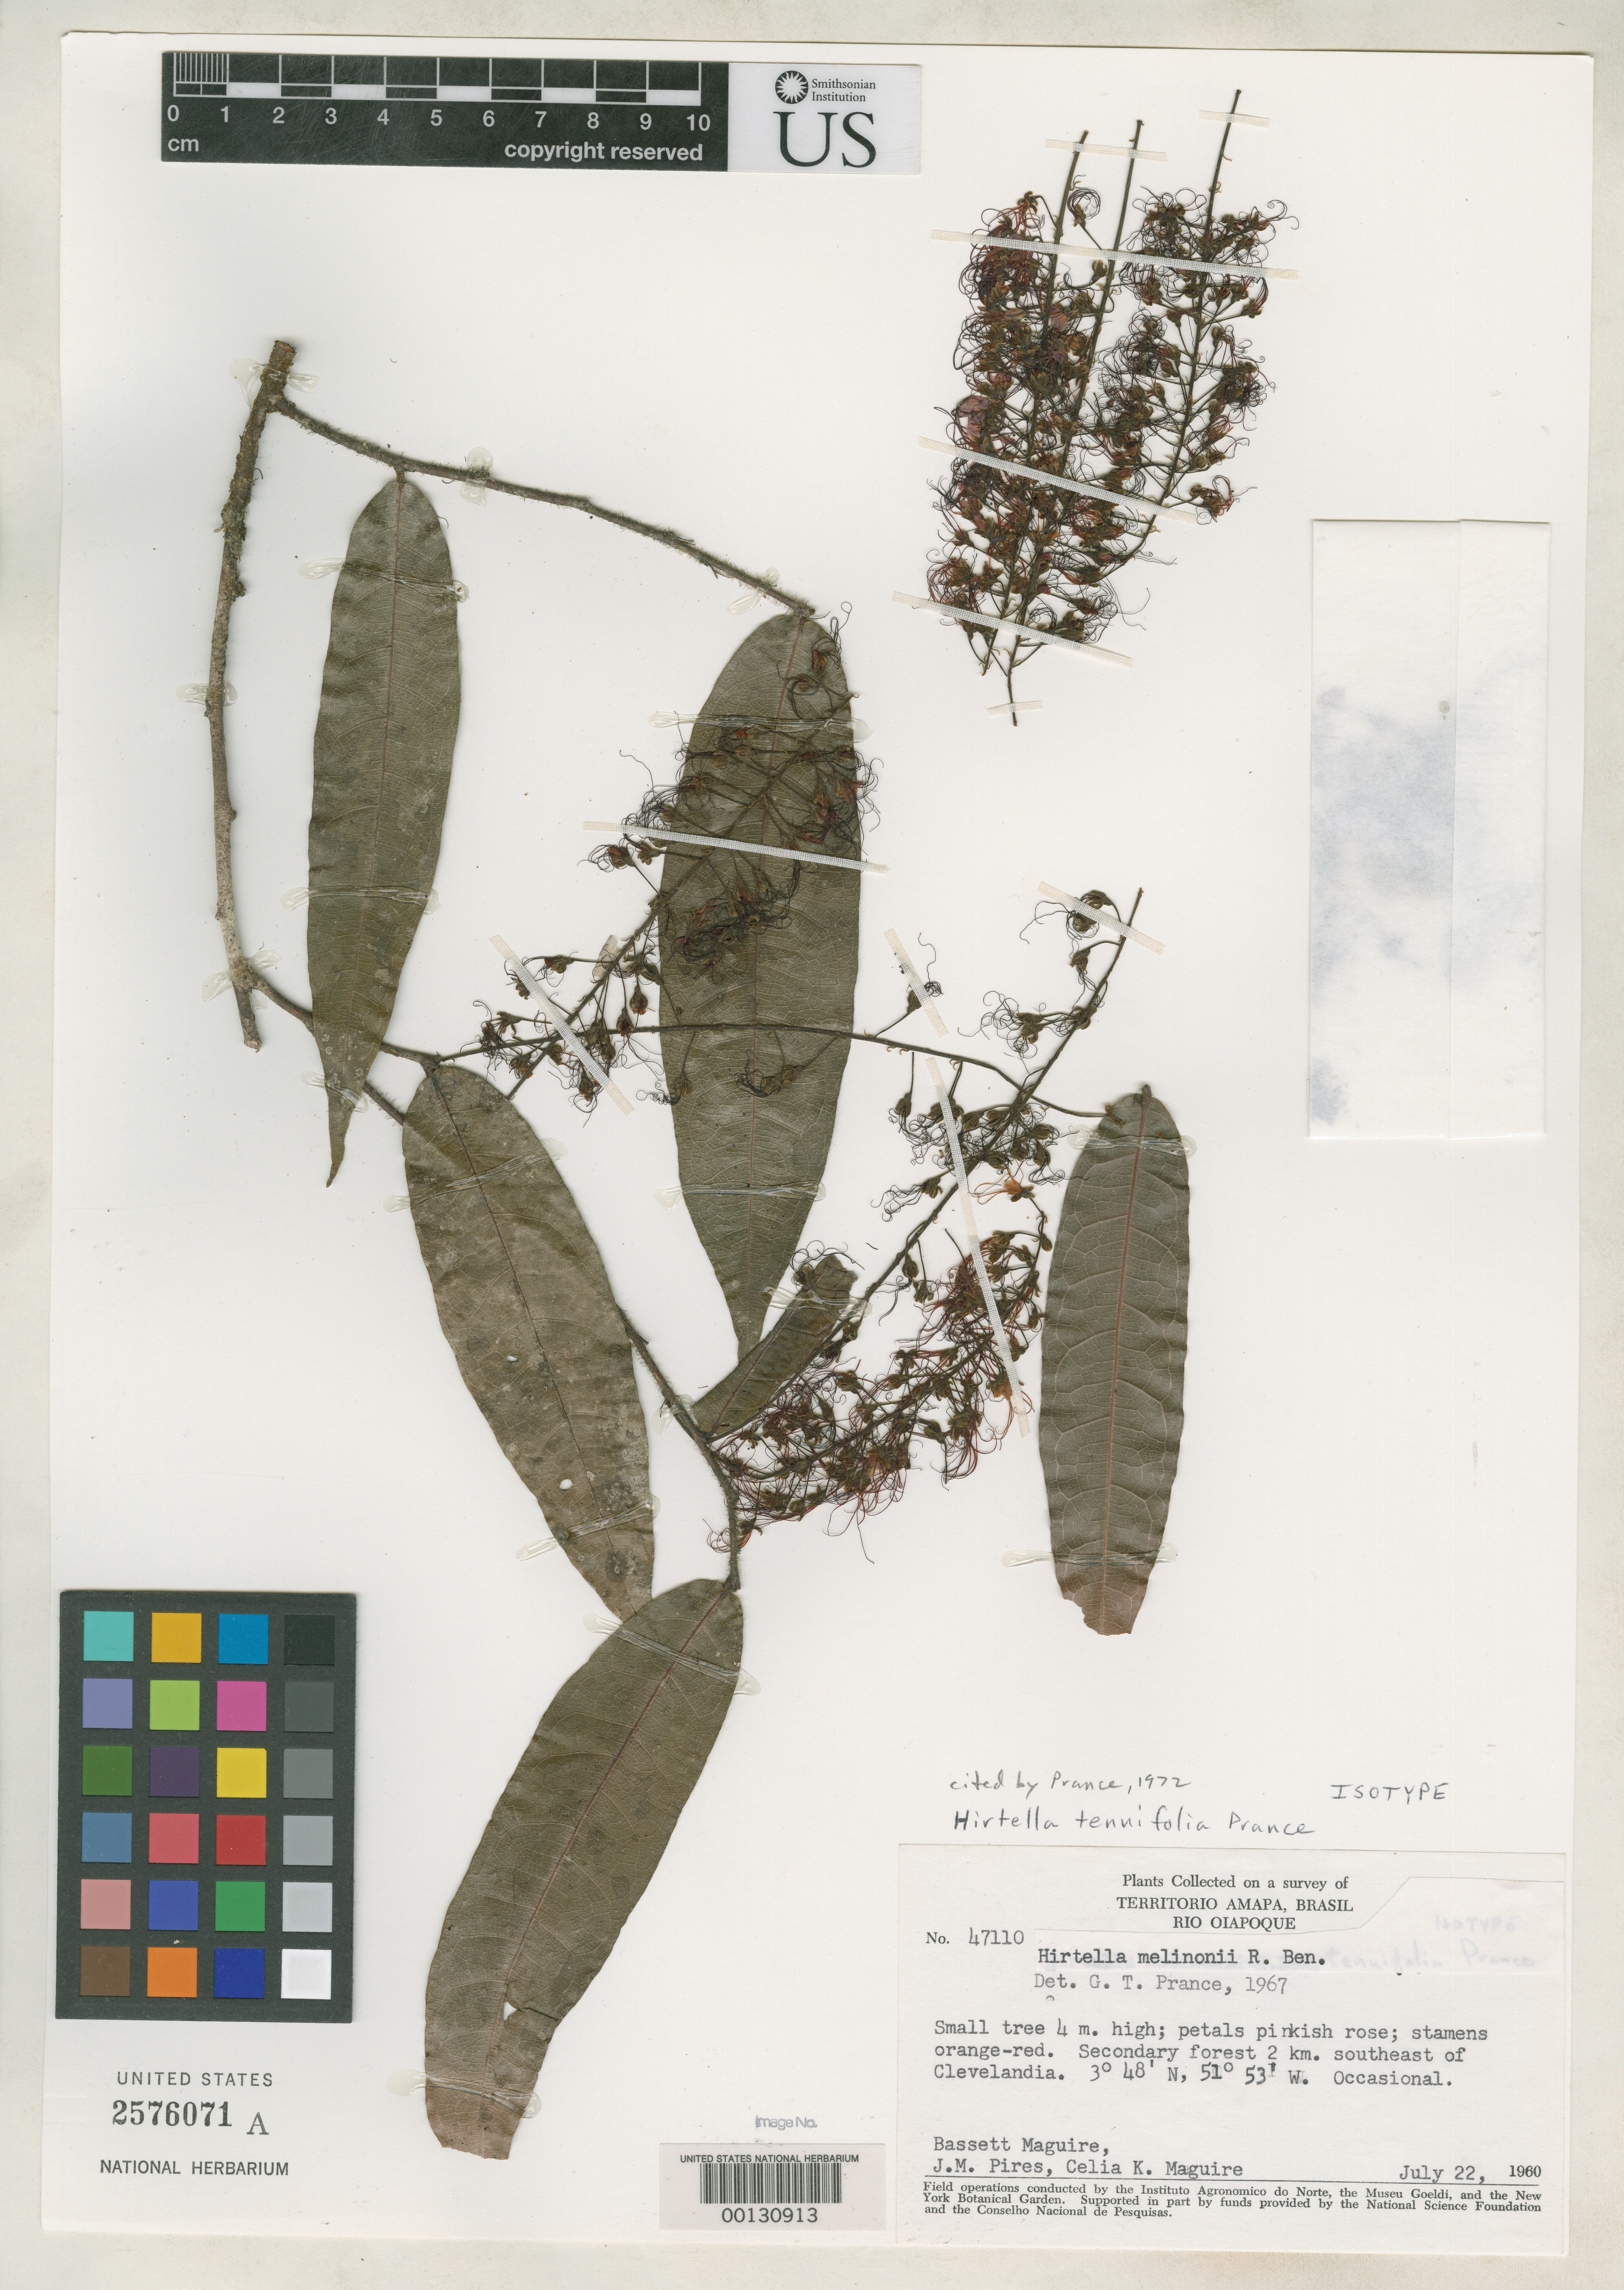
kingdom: Plantae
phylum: Tracheophyta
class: Magnoliopsida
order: Malpighiales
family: Chrysobalanaceae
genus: Hirtella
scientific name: Hirtella tenuifolia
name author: Prance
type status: Isotype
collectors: B. Maguire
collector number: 47110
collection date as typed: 22 Jul 1960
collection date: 1960-07-22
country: Brazil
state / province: Amapá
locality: Rio Oiapoque, southeast of Clevelandia.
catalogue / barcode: US 2576071A